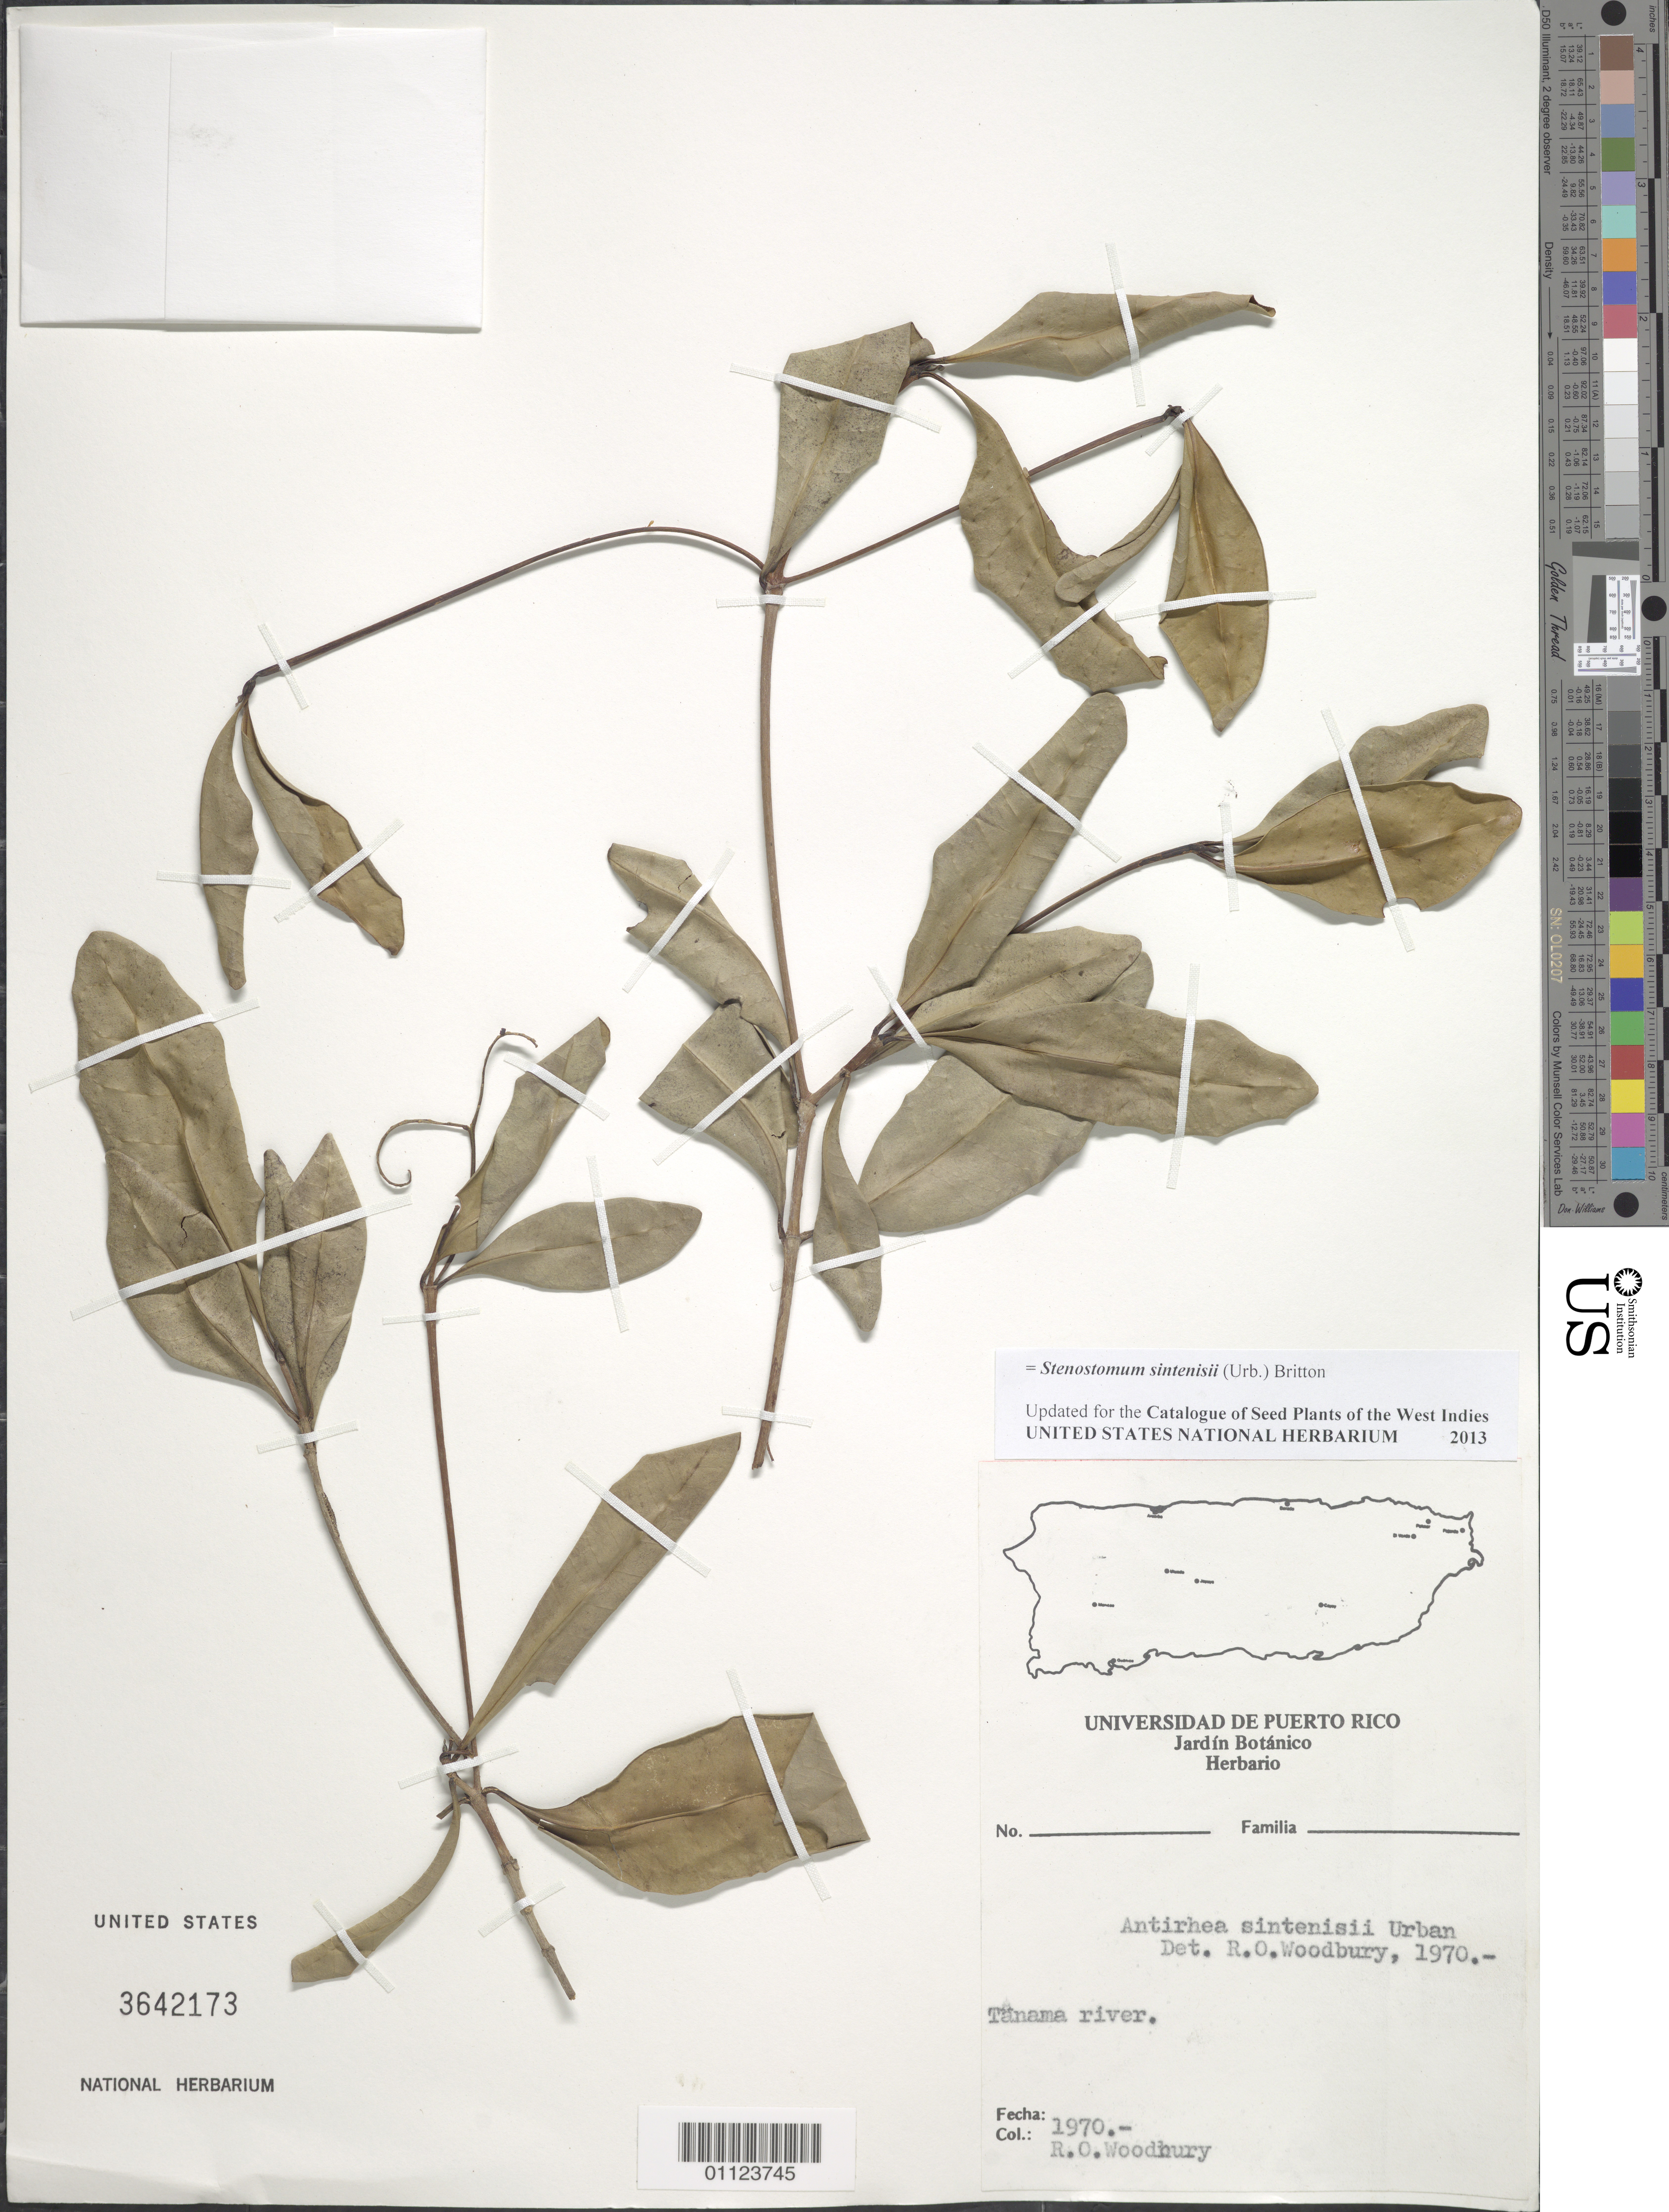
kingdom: Plantae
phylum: Tracheophyta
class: Magnoliopsida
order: Gentianales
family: Rubiaceae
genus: Stenostomum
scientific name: Stenostomum sintenisii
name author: (Urb.) Britton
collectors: R. O. Woodbury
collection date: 1970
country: Puerto Rico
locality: Tanama River.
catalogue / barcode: US 3642173